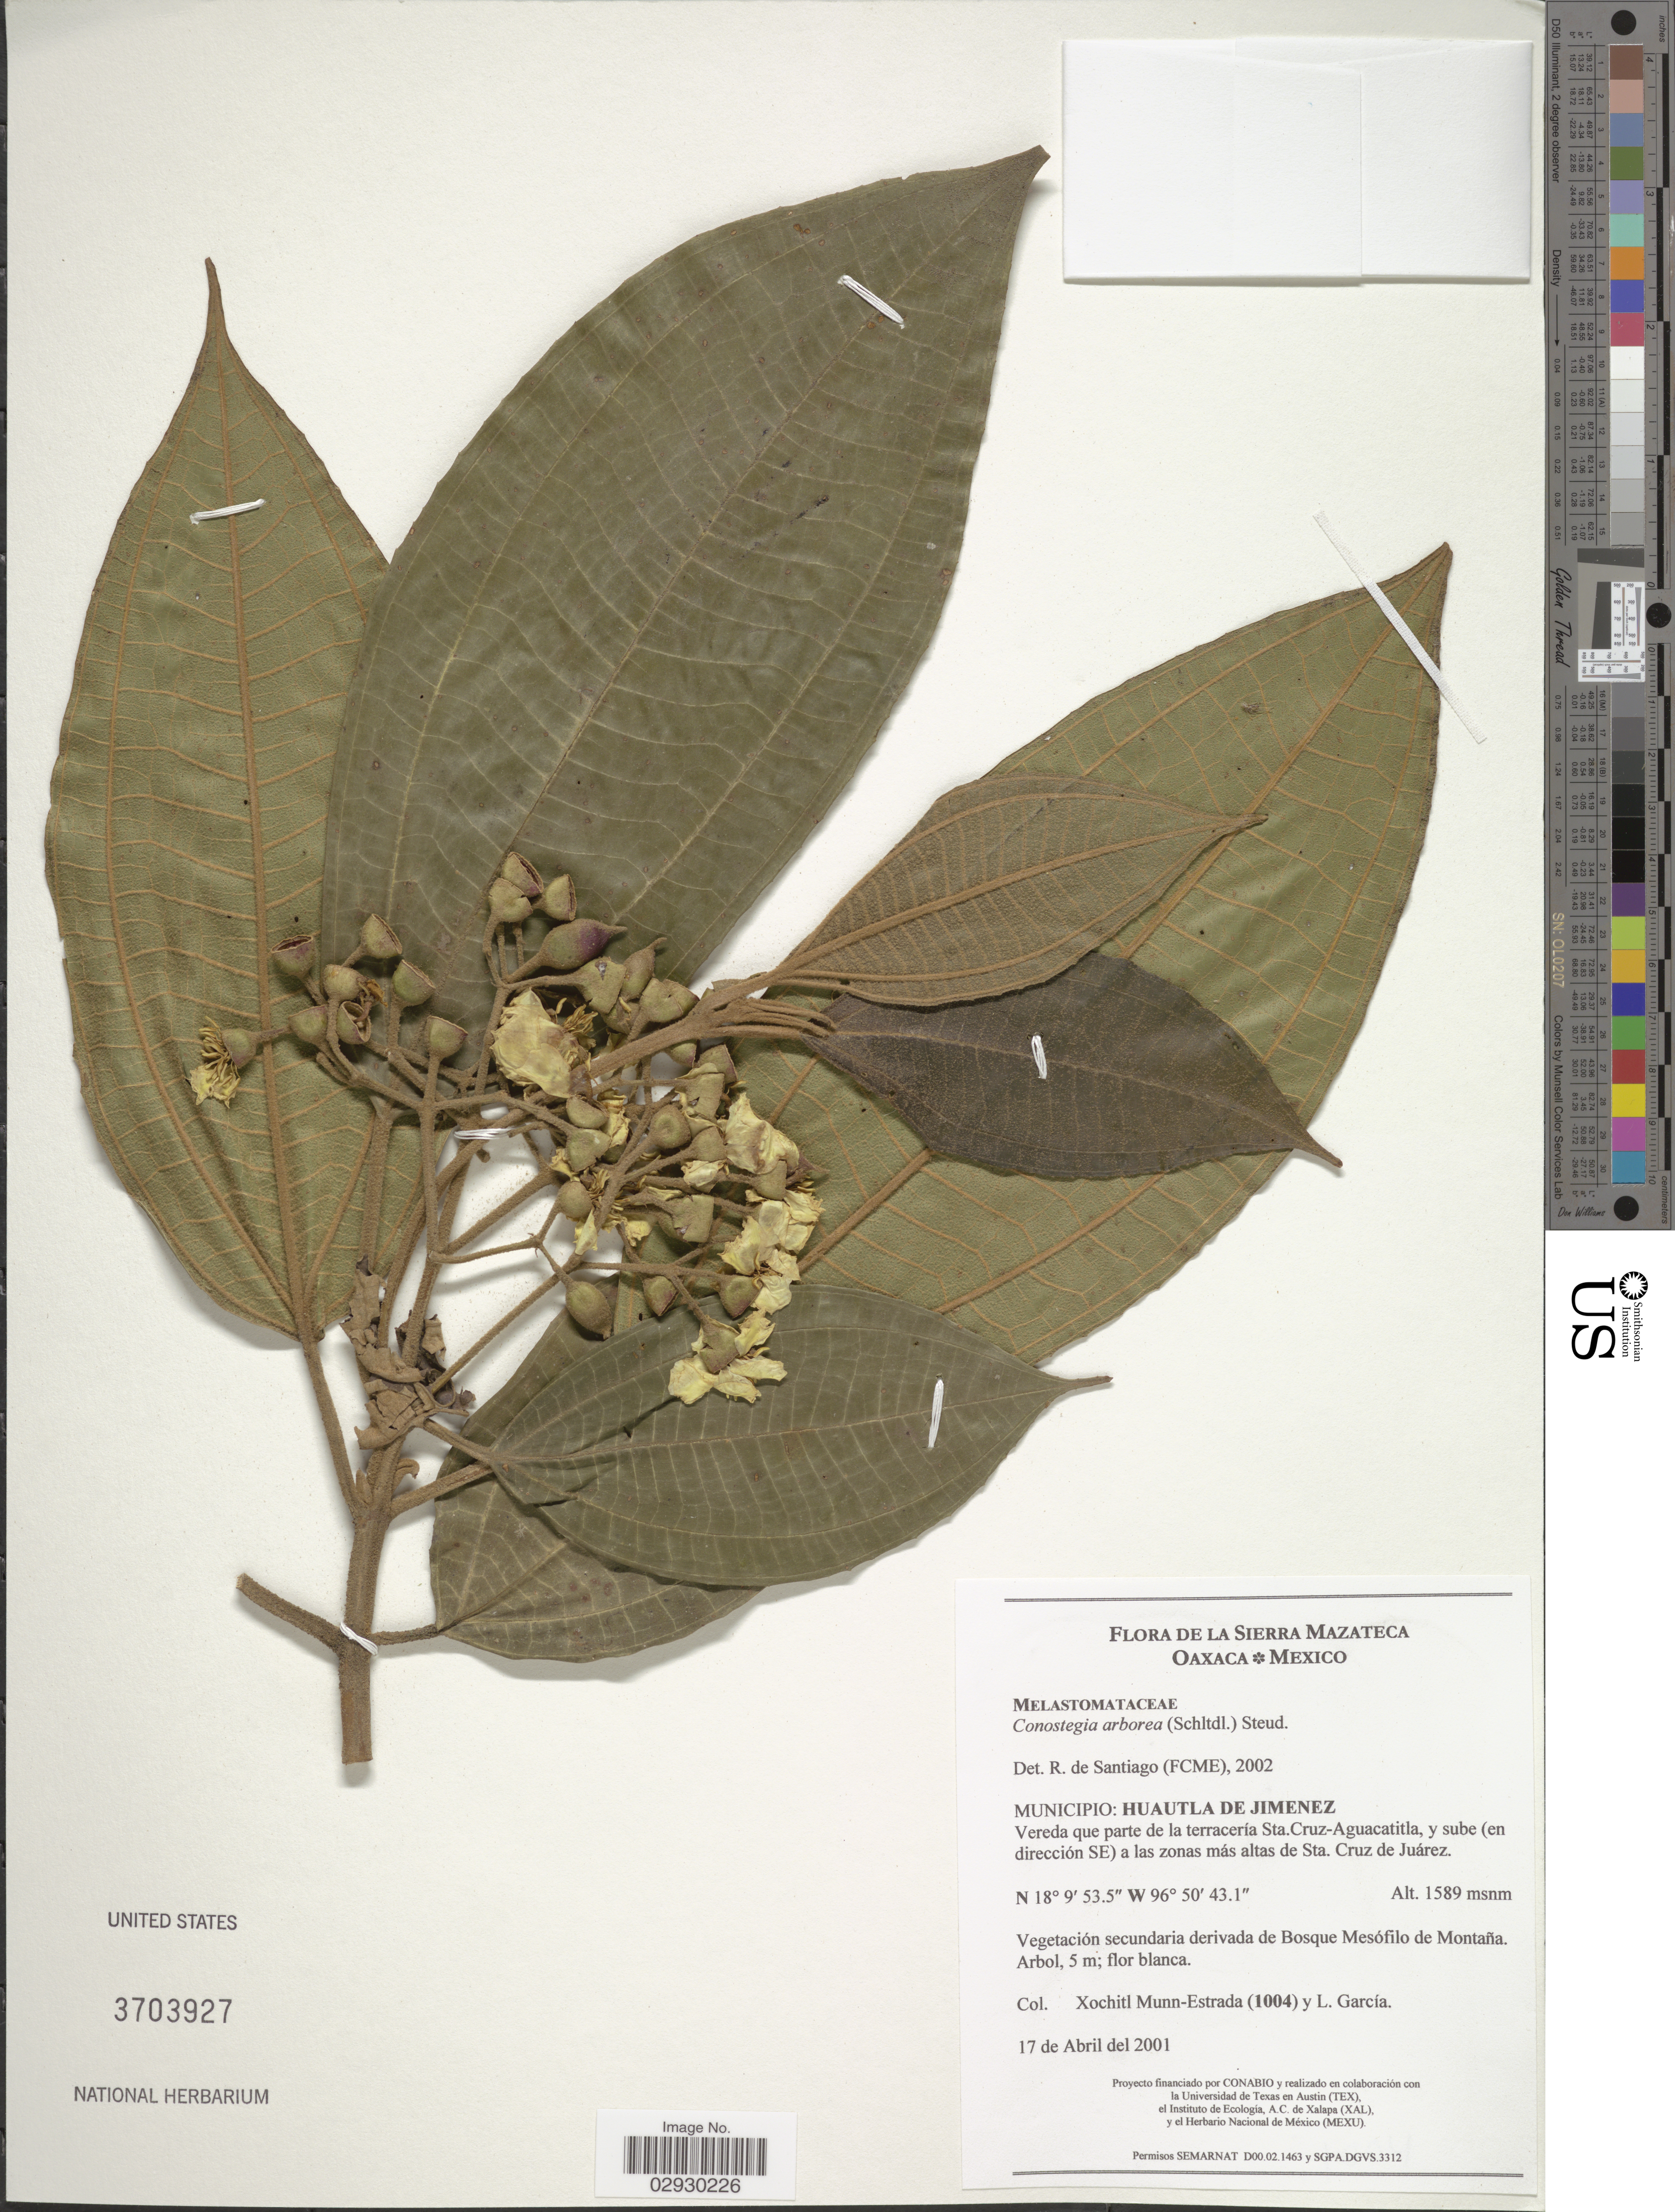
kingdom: Plantae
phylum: Tracheophyta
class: Magnoliopsida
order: Myrtales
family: Melastomataceae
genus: Conostegia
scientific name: Conostegia arborea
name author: Steud.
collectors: X. Munn-Estrada & L. Garcia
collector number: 1004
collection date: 2001-04-17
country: Mexico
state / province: Oaxaca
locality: La Sierra Mazateca. Municipio: Huautla de Jimenez. Vereda que parte de la terracería Sta. Cruz-Aguacatitla, y sube (en dirección SE) a los zonas más altas de Sta. Cruz de Juárez.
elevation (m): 1589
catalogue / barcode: US 3703927